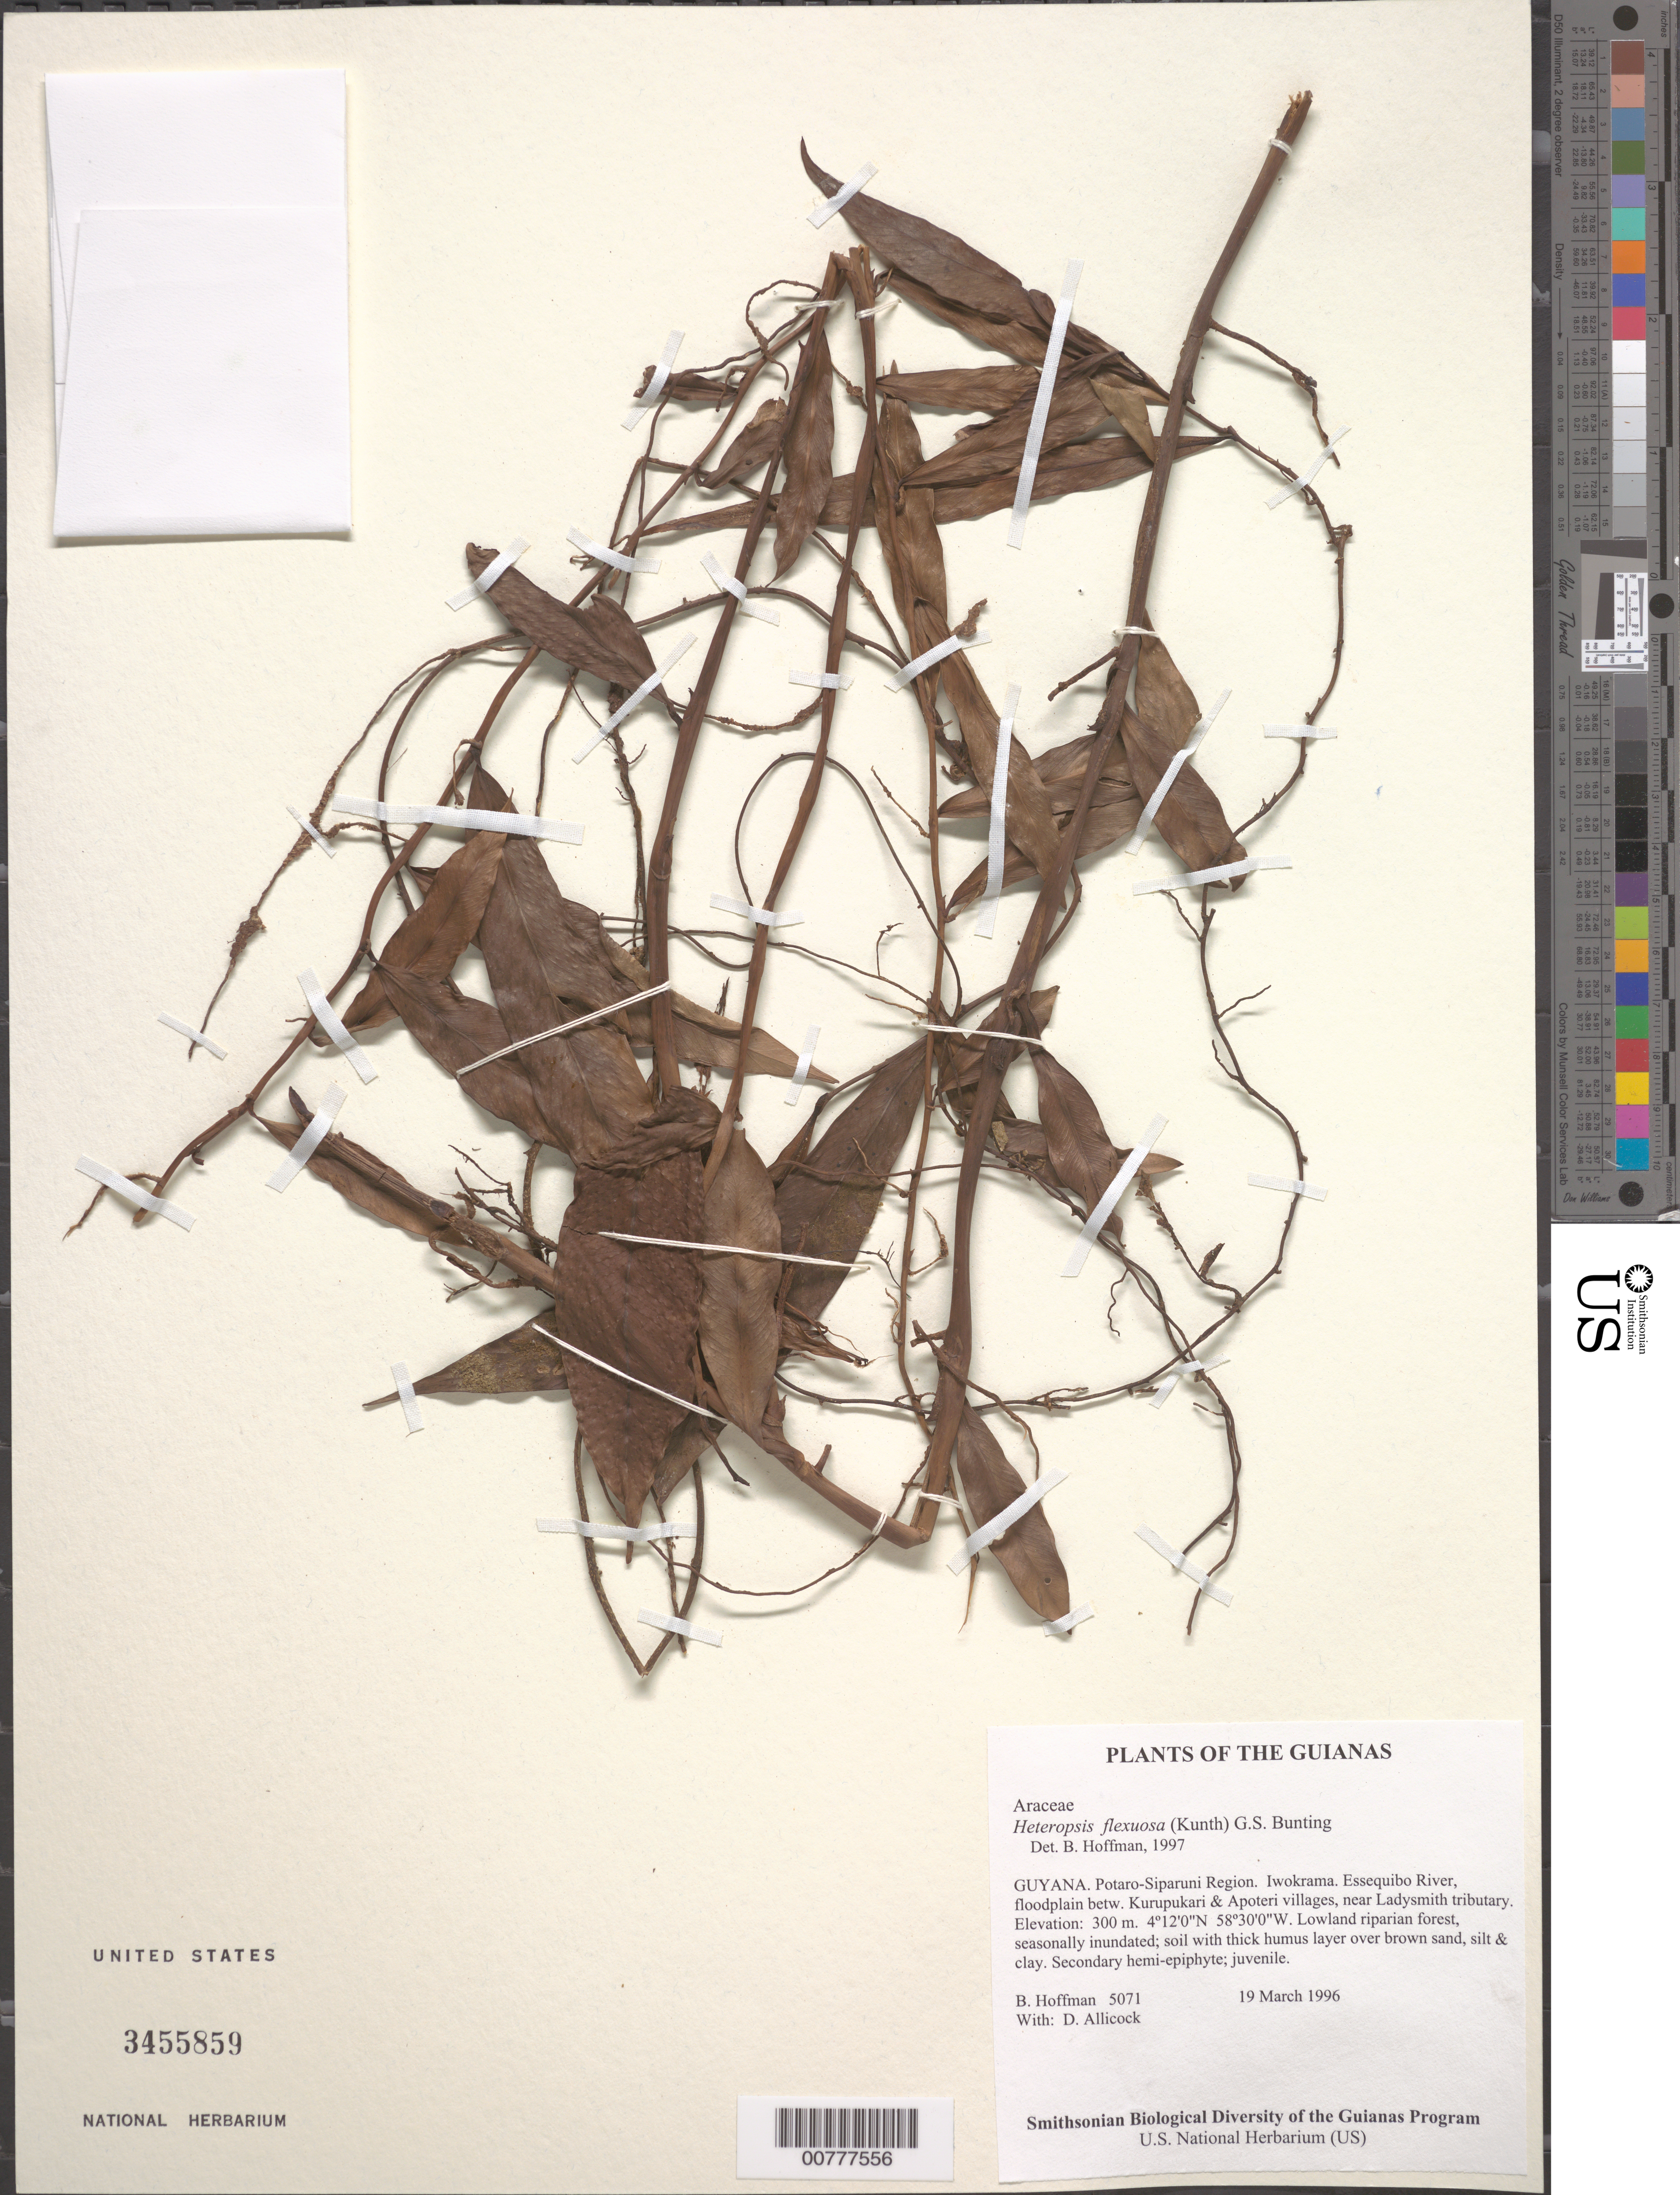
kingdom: Plantae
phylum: Tracheophyta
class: Liliopsida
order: Alismatales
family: Araceae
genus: Heteropsis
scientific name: Heteropsis flexuosa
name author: (Kunth) G.S. Bunting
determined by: Hoffman, Bruce, (US), Smithsonian Institution - National Museum of Natural History (UNITED STATES)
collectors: B. Hoffman & D. Allicock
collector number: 5071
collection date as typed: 19 March 1996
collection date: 1996-03-19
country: Guyana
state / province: Potaro-Siparuni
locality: Iwokrama. Essequibo River, floodplain between Kurupukari & Apoteri villages, near Ladysmith tributary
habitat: Lowland riparian forest, seasonally inundated; soil with thick humus layer over brown sand, silt & clay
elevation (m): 300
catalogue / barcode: US 3455859